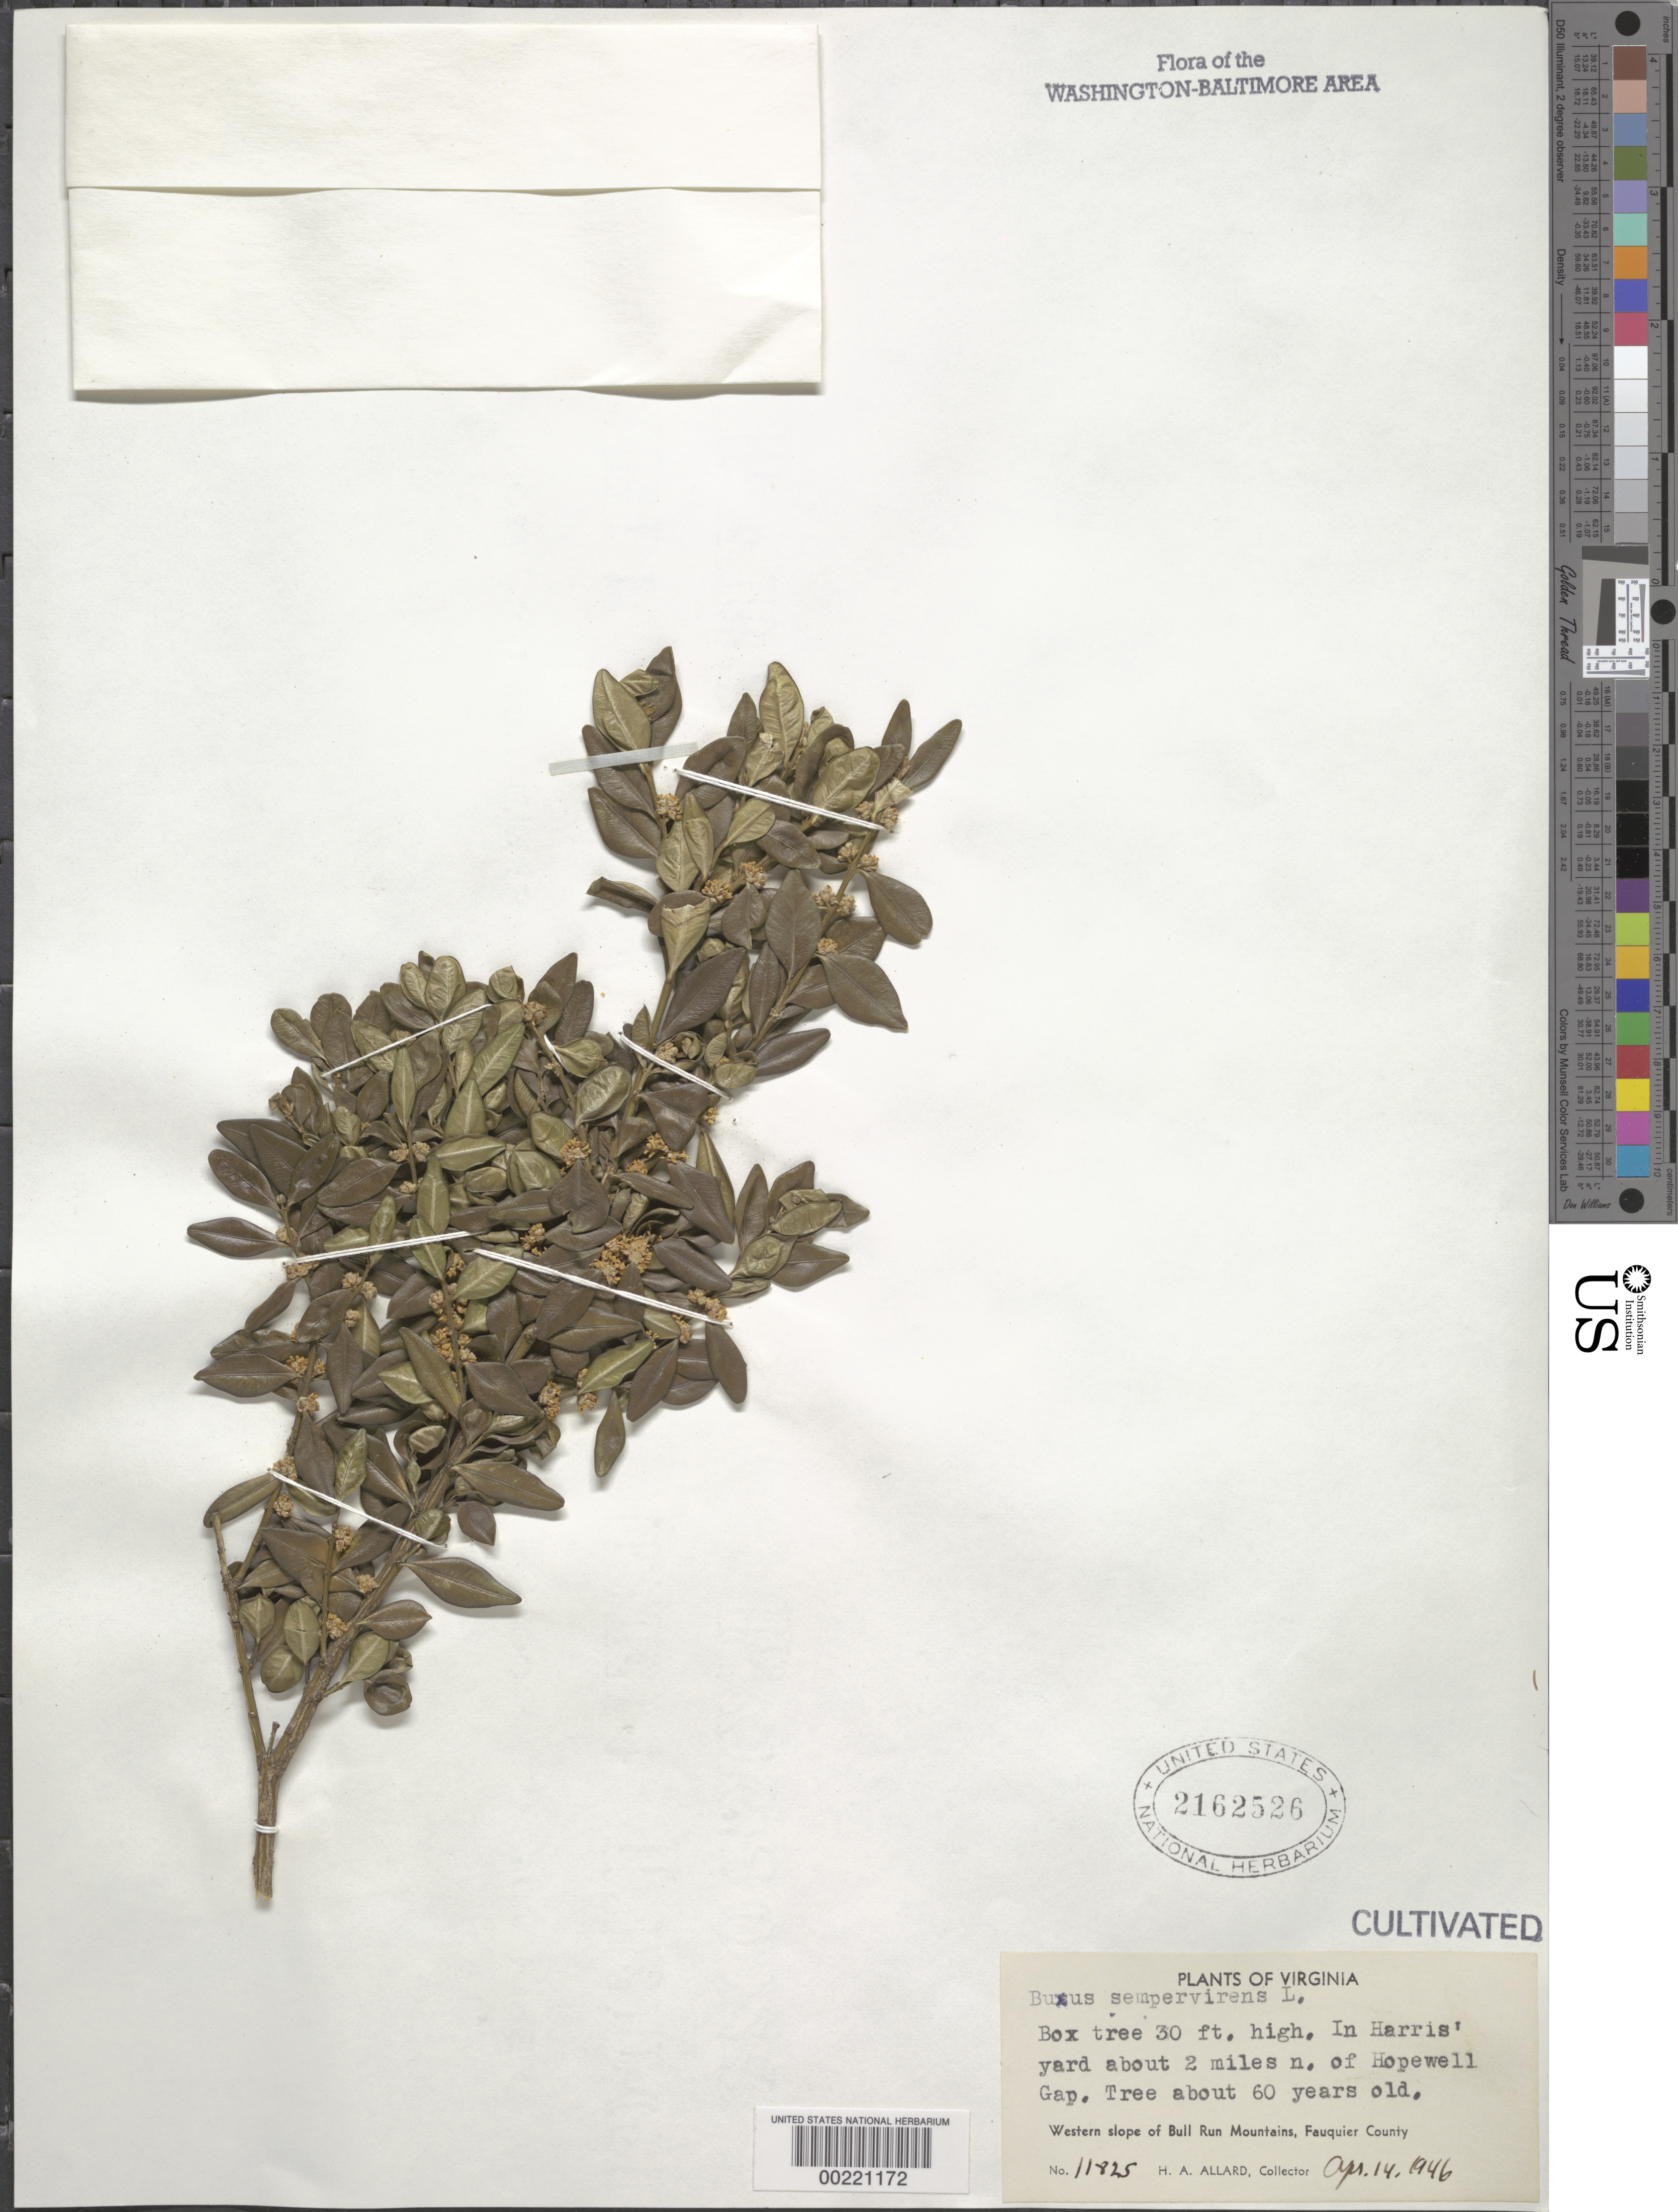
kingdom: Plantae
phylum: Tracheophyta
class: Magnoliopsida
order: Buxales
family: Buxaceae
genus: Buxus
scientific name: Buxus sempervirens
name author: L.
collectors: H. A. Allard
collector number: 11825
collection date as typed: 14 Apr 1946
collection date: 1946-04-14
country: United States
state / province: Virginia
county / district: Fauquier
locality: In Harris' yard about 2 mi. N of Hopewell Gap; western slope of Bull Run Mountains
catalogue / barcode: US 2162526